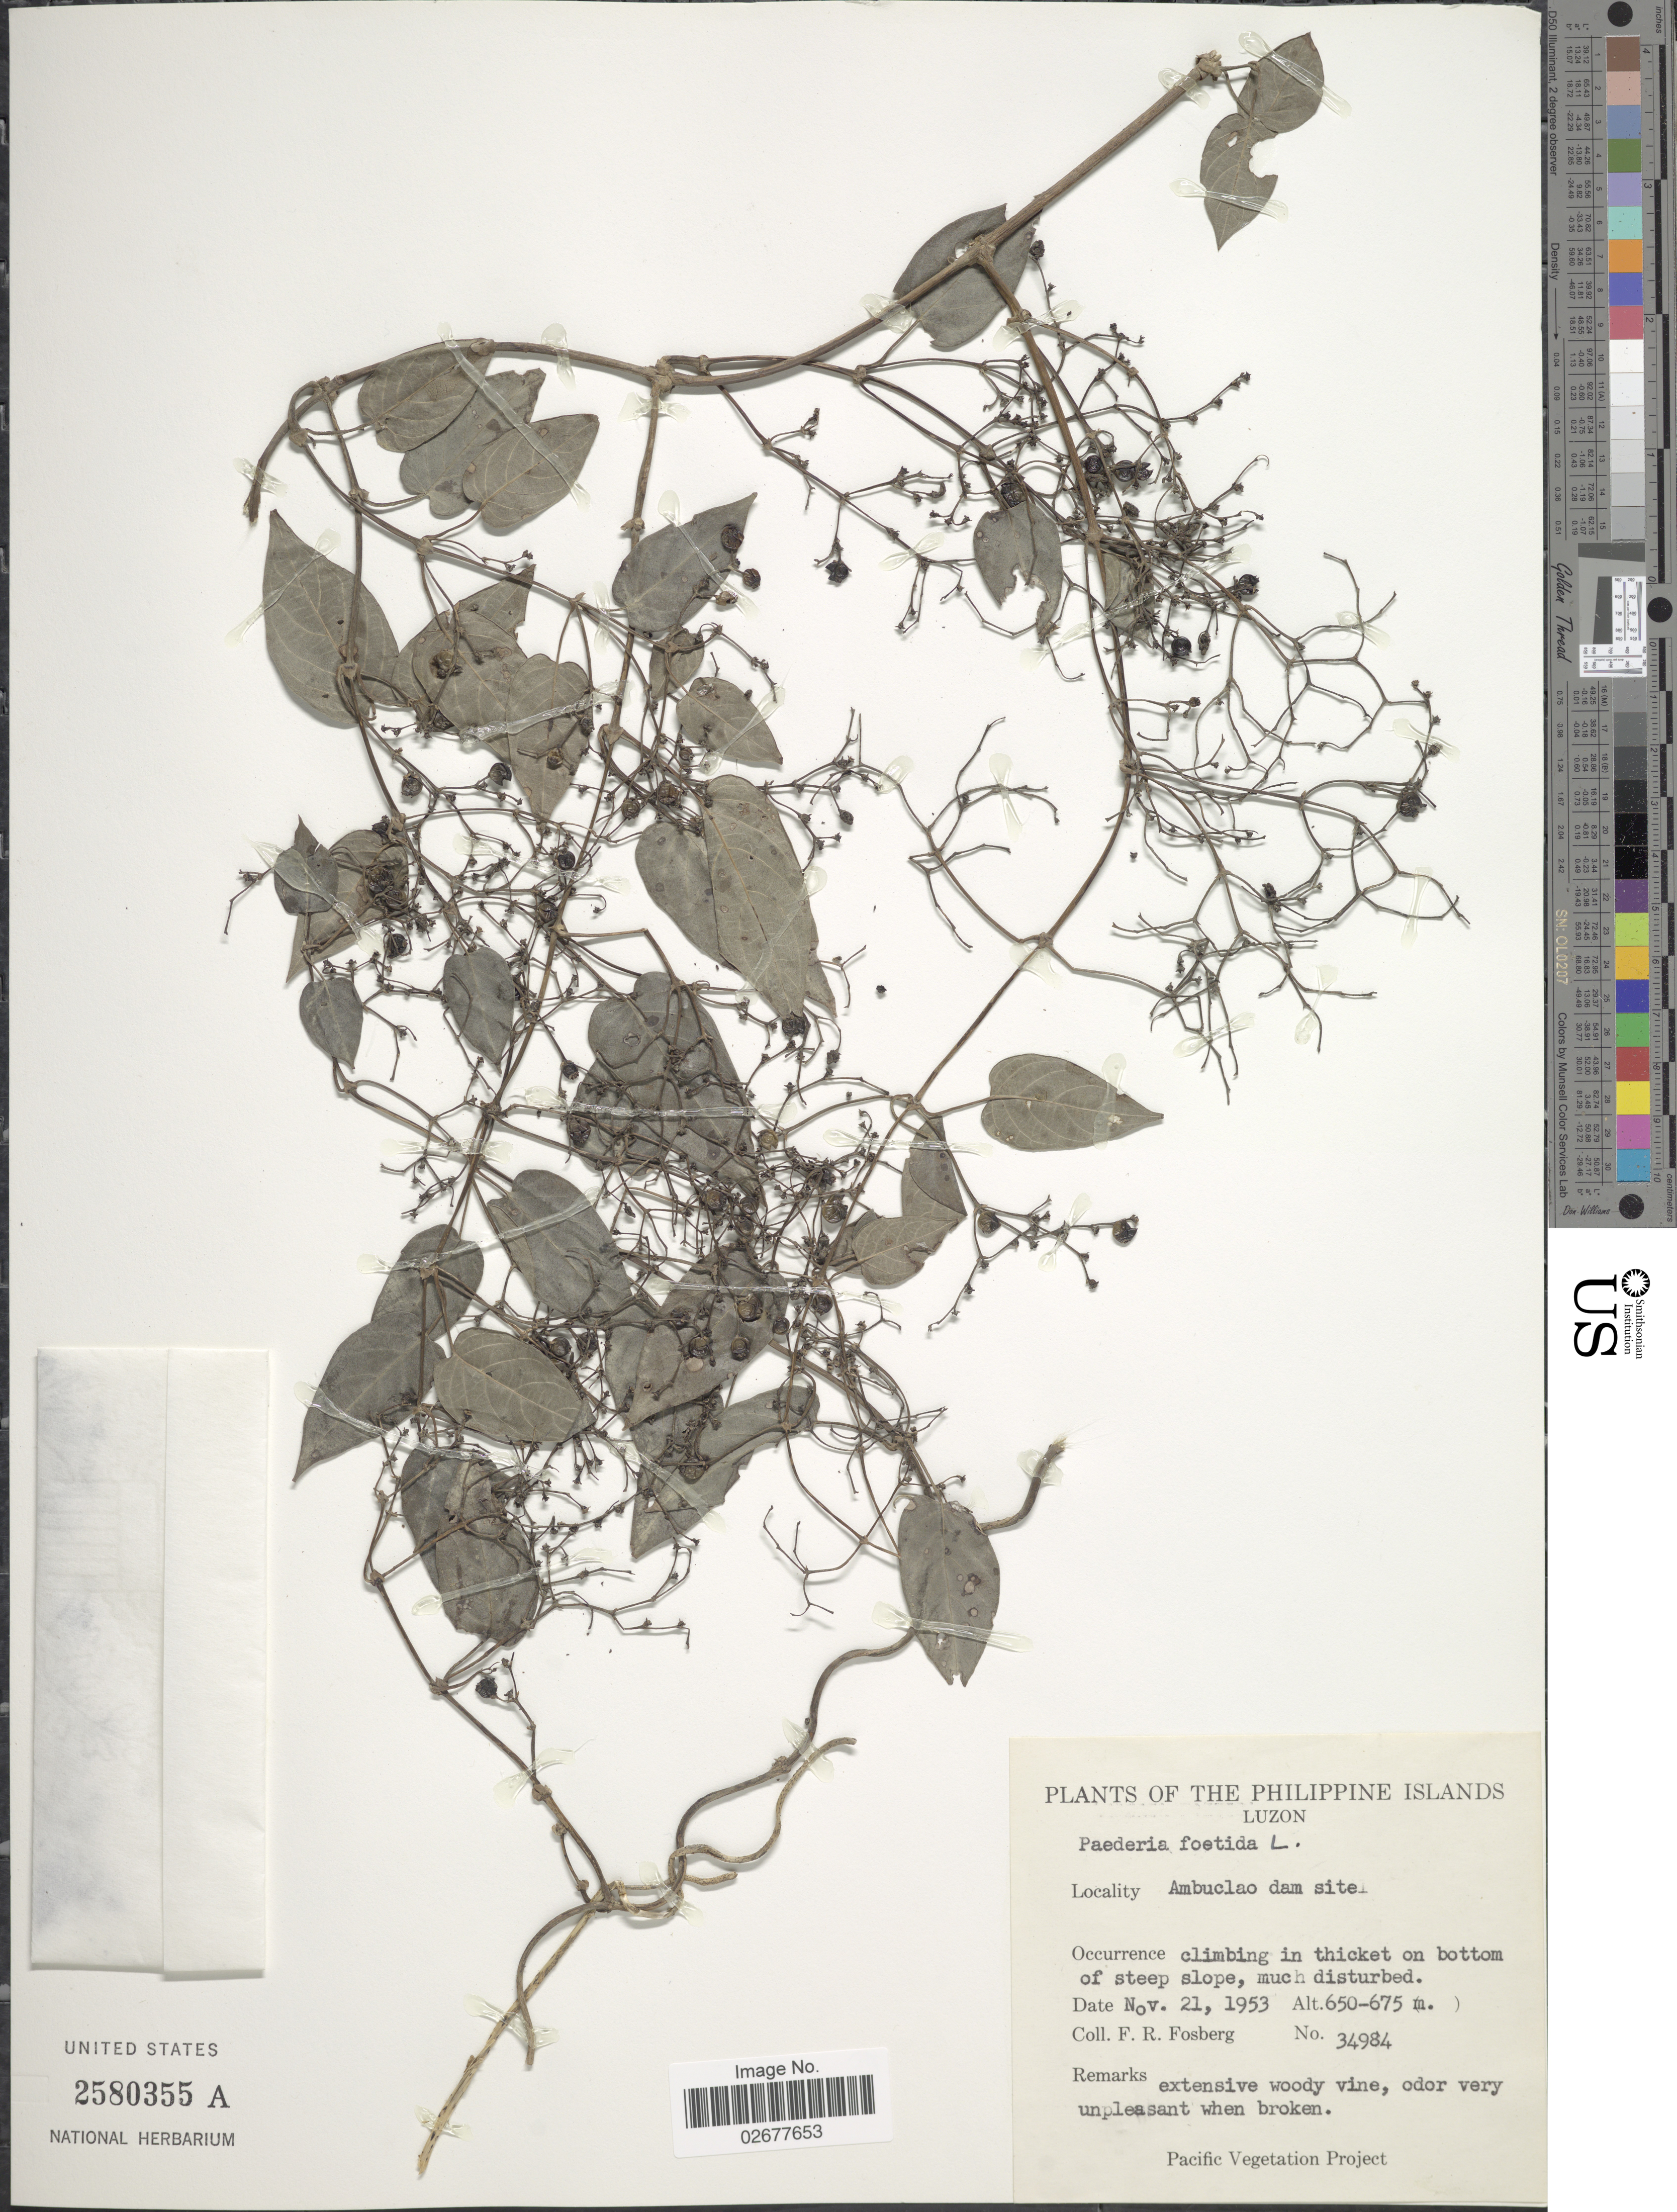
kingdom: Plantae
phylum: Tracheophyta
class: Magnoliopsida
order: Gentianales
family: Rubiaceae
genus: Paederia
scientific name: Paederia foetida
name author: Wall.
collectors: F. R. Fosberg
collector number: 34984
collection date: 1953-11-21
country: Philippines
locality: Philippine Islands. Luzon. Ambuclao dam site.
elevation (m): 650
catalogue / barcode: US 2580355A